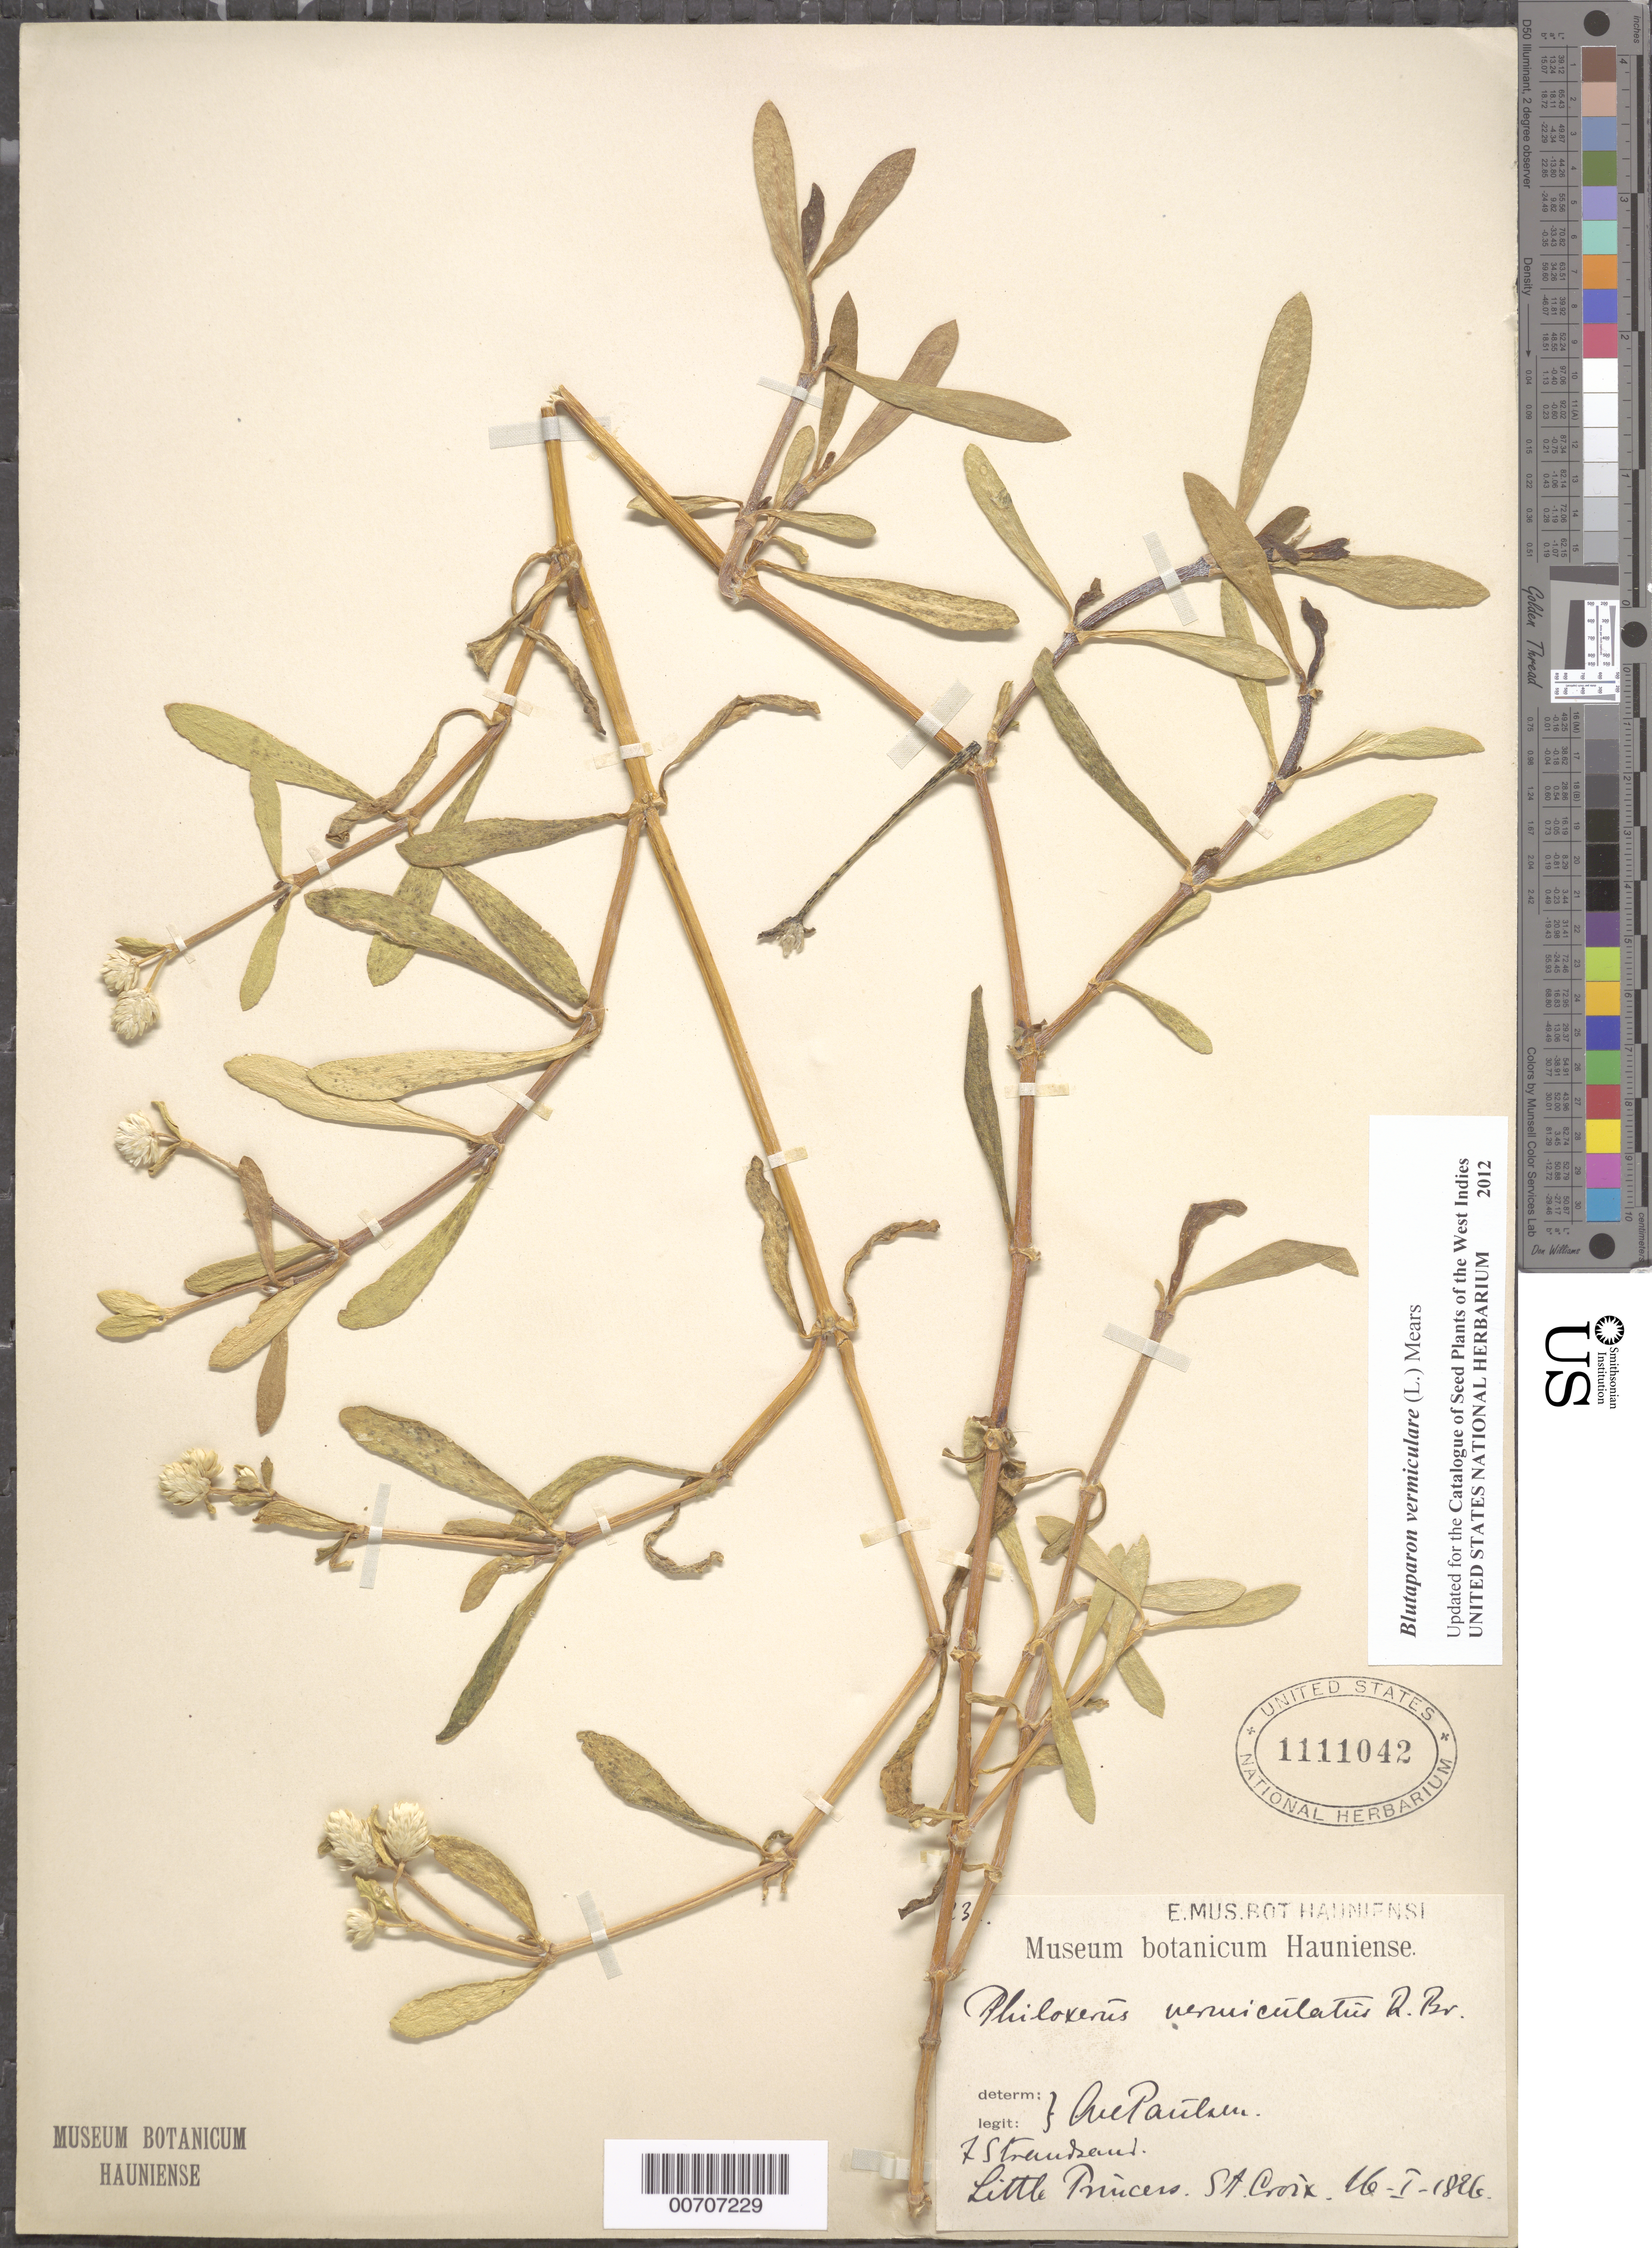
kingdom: Plantae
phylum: Tracheophyta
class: Magnoliopsida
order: Caryophyllales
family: Amaranthaceae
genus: Gomphrena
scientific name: Gomphrena vermicularis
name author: L.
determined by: Strong, Mark T., (BOT), Smithsonian Institution - National Museum of Natural History (UNITED STATES)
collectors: O. Paulsen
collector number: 232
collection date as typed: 16 Jan 1896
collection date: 1896-01-16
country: U.S. Virgin Islands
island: St. Croix Island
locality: Little Princers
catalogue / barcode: US 1111042